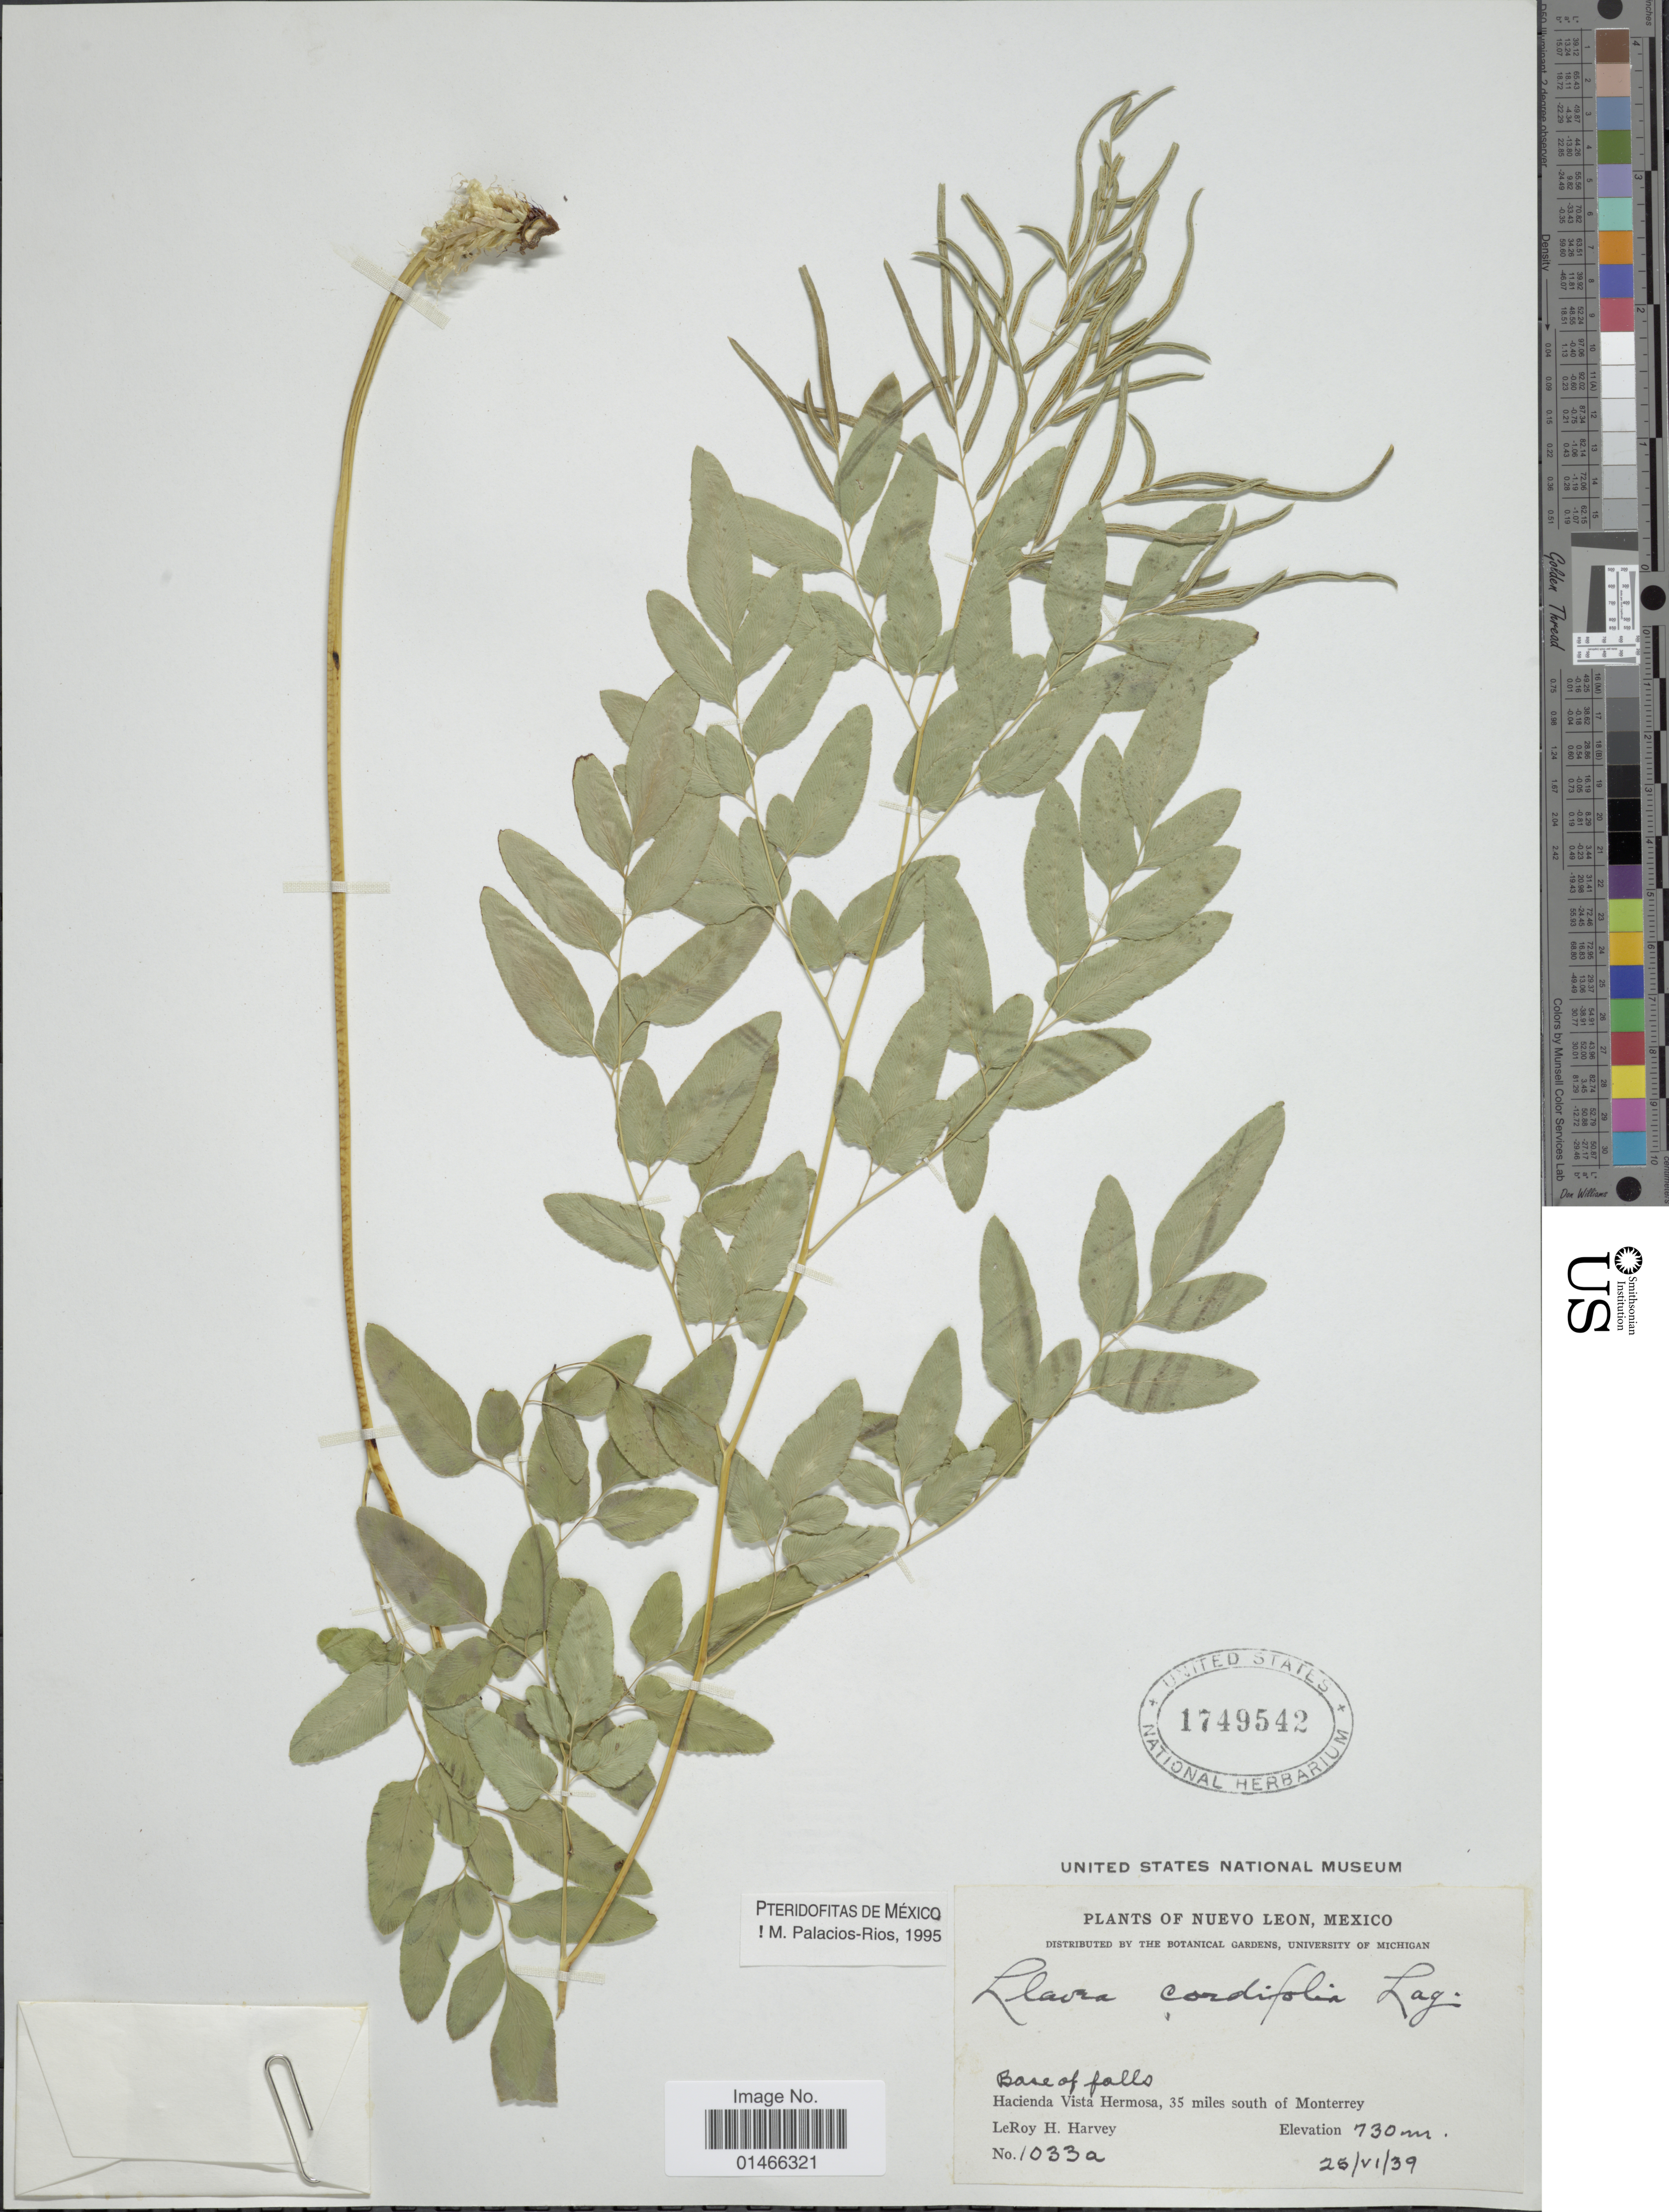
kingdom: Plantae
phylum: Tracheophyta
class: Polypodiopsida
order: Polypodiales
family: Pteridaceae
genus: Llavea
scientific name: Llavea cordifolia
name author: Lag.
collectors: L. H. Harvey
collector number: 1033a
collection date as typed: Transcribed d/m/y: 25/6/39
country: Mexico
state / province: Nuevo León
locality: Base of falls. Hacienda Vista Hermosa, 35 miles south of Monterrey.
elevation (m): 730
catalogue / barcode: US 1749542